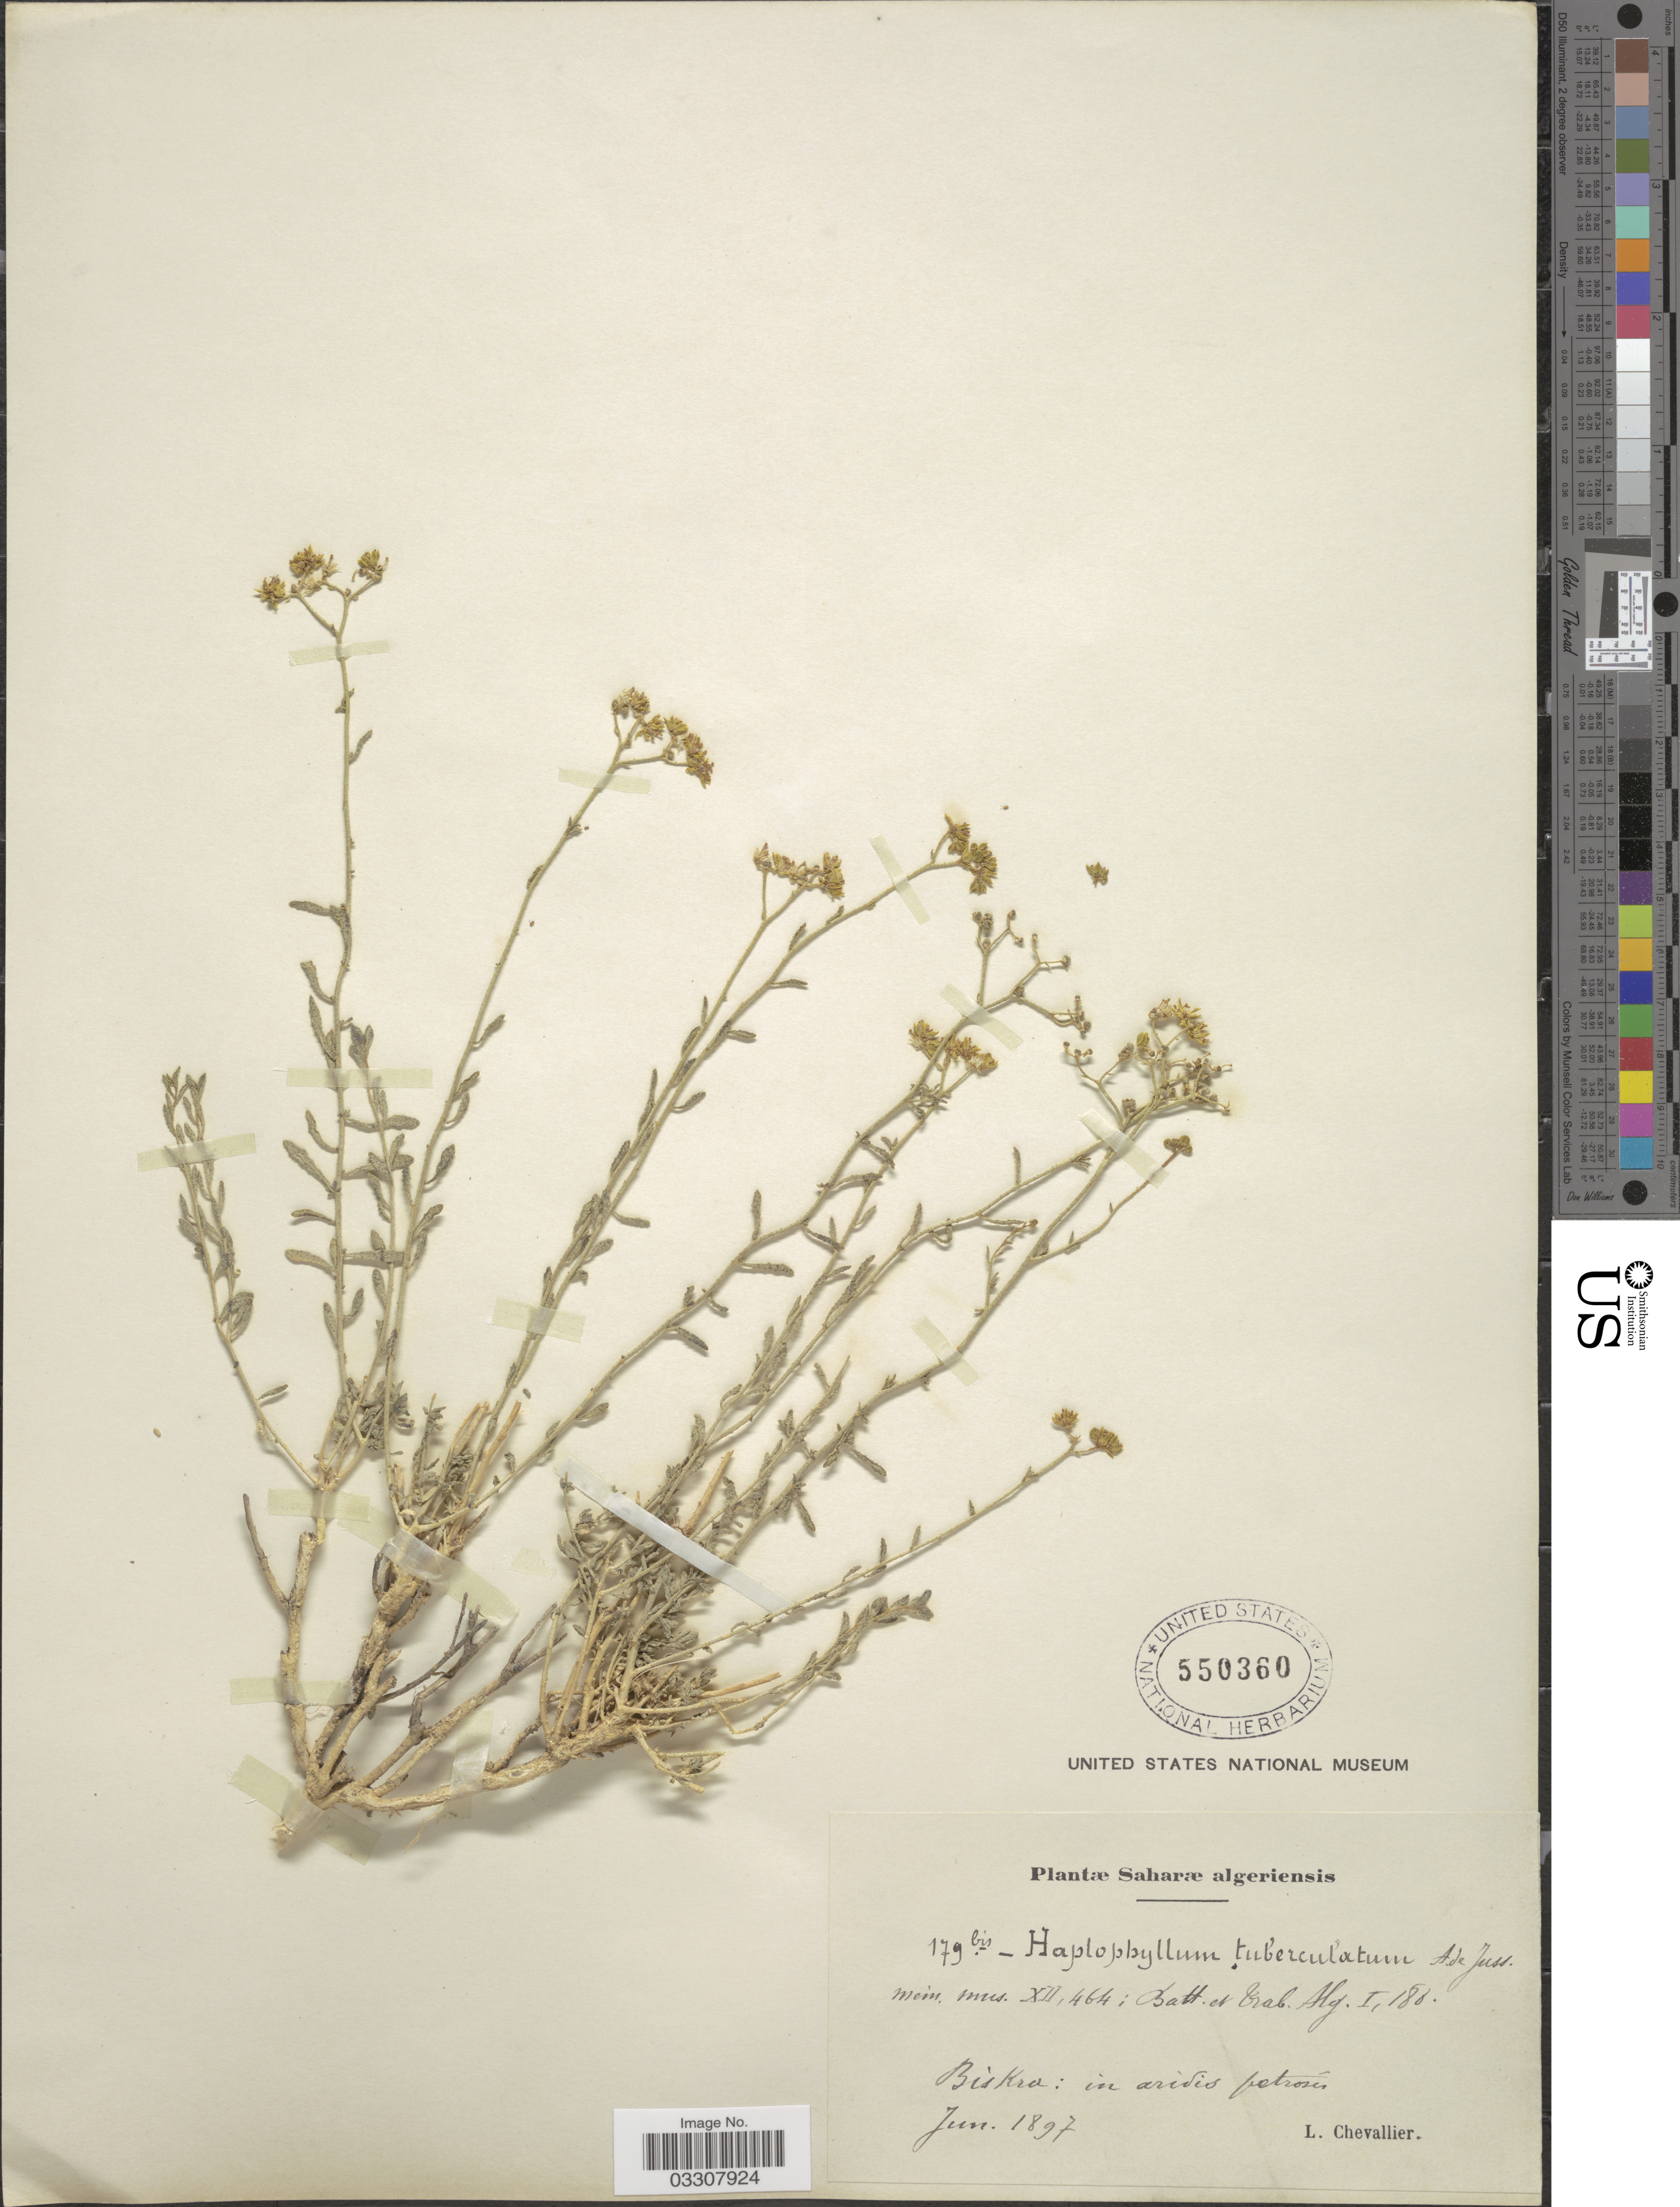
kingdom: Plantae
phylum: Tracheophyta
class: Magnoliopsida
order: Sapindales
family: Rutaceae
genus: Haplophyllum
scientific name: Haplophyllum tuberculatum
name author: (Forssk.) A. Juss.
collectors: L. Chevallier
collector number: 179bis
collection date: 1897-06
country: Algeria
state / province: Biskra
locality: Saharæ algeriensis. Biskra: in aridis petrosis.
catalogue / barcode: US 550360